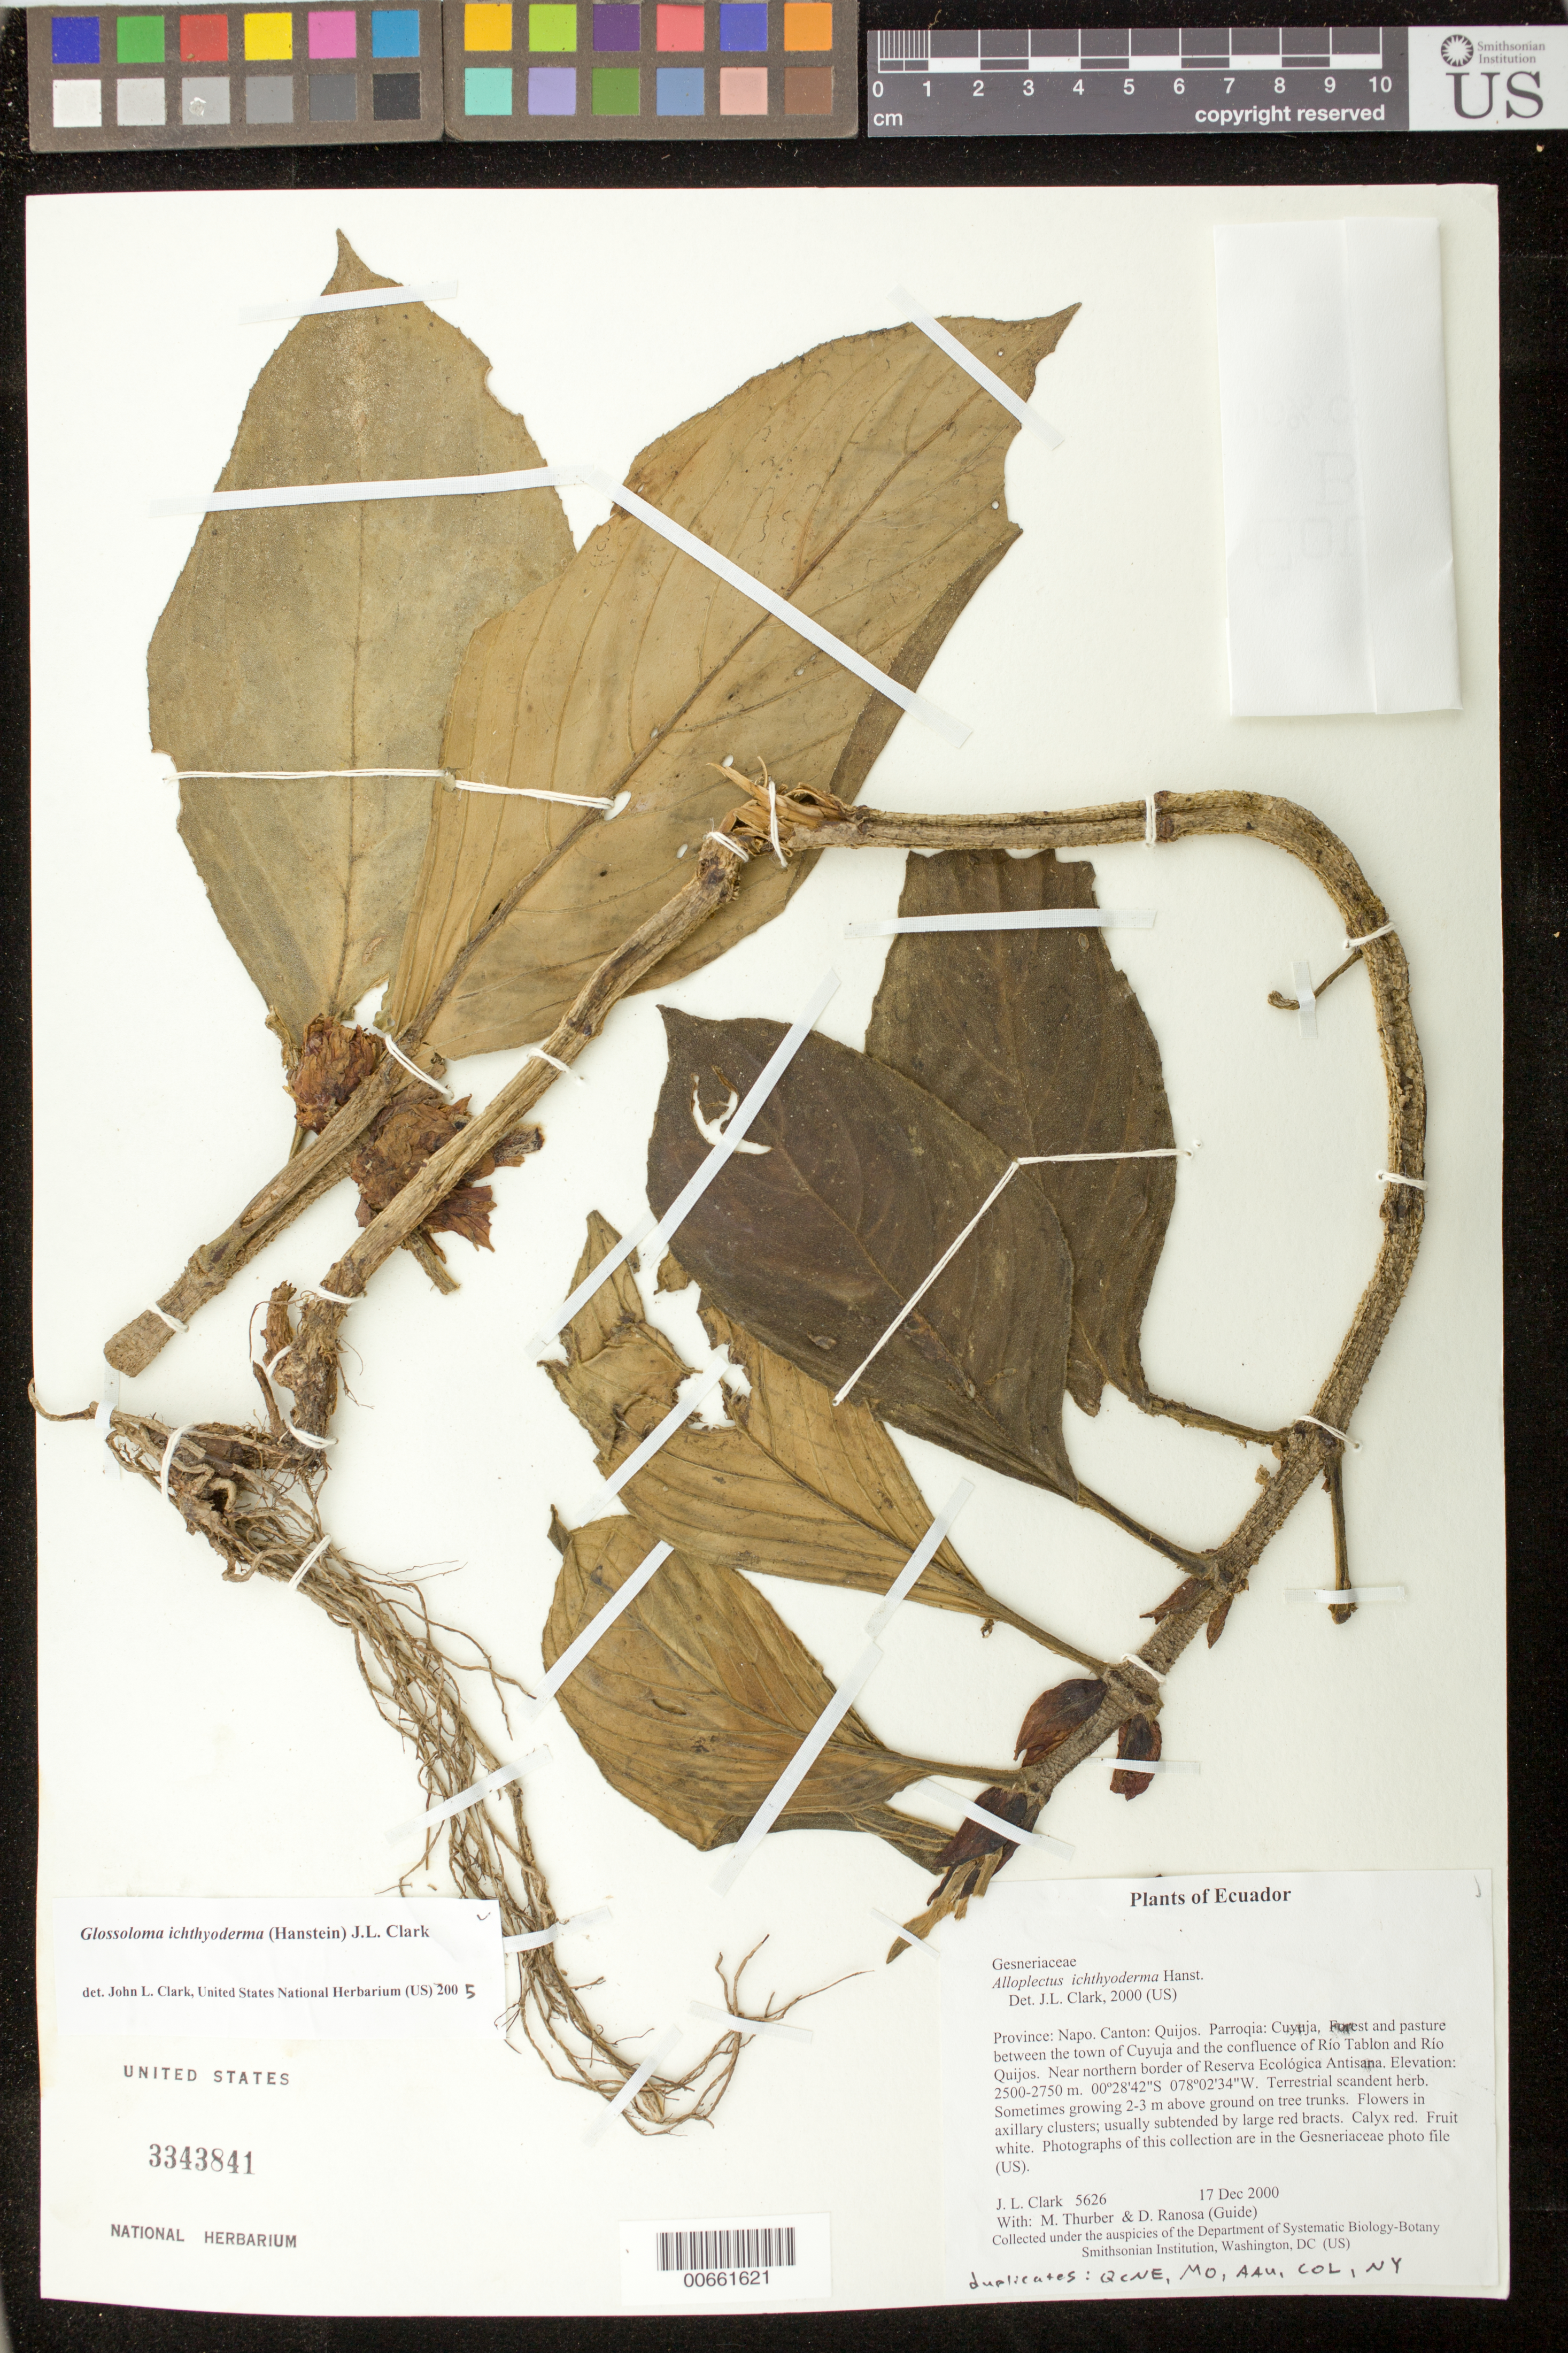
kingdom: Plantae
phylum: Tracheophyta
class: Magnoliopsida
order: Lamiales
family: Gesneriaceae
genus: Glossoloma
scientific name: Glossoloma ichthyoderma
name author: (Hanst.) J.L. Clark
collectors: J. L. Clark, M. Thurber & D. Ranosa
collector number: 5626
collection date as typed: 17 Dec 2000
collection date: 2000-12-17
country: Ecuador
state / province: Napo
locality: Cantón: Quijos. Parroquia: Cuyuja. Forest and pasture between the town of Cuyuja and the confluence of Río Tablon and Río Quijos. Near northern border of Reserva Ecológica Antisana.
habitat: Forest and pasture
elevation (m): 2500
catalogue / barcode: US 3343841